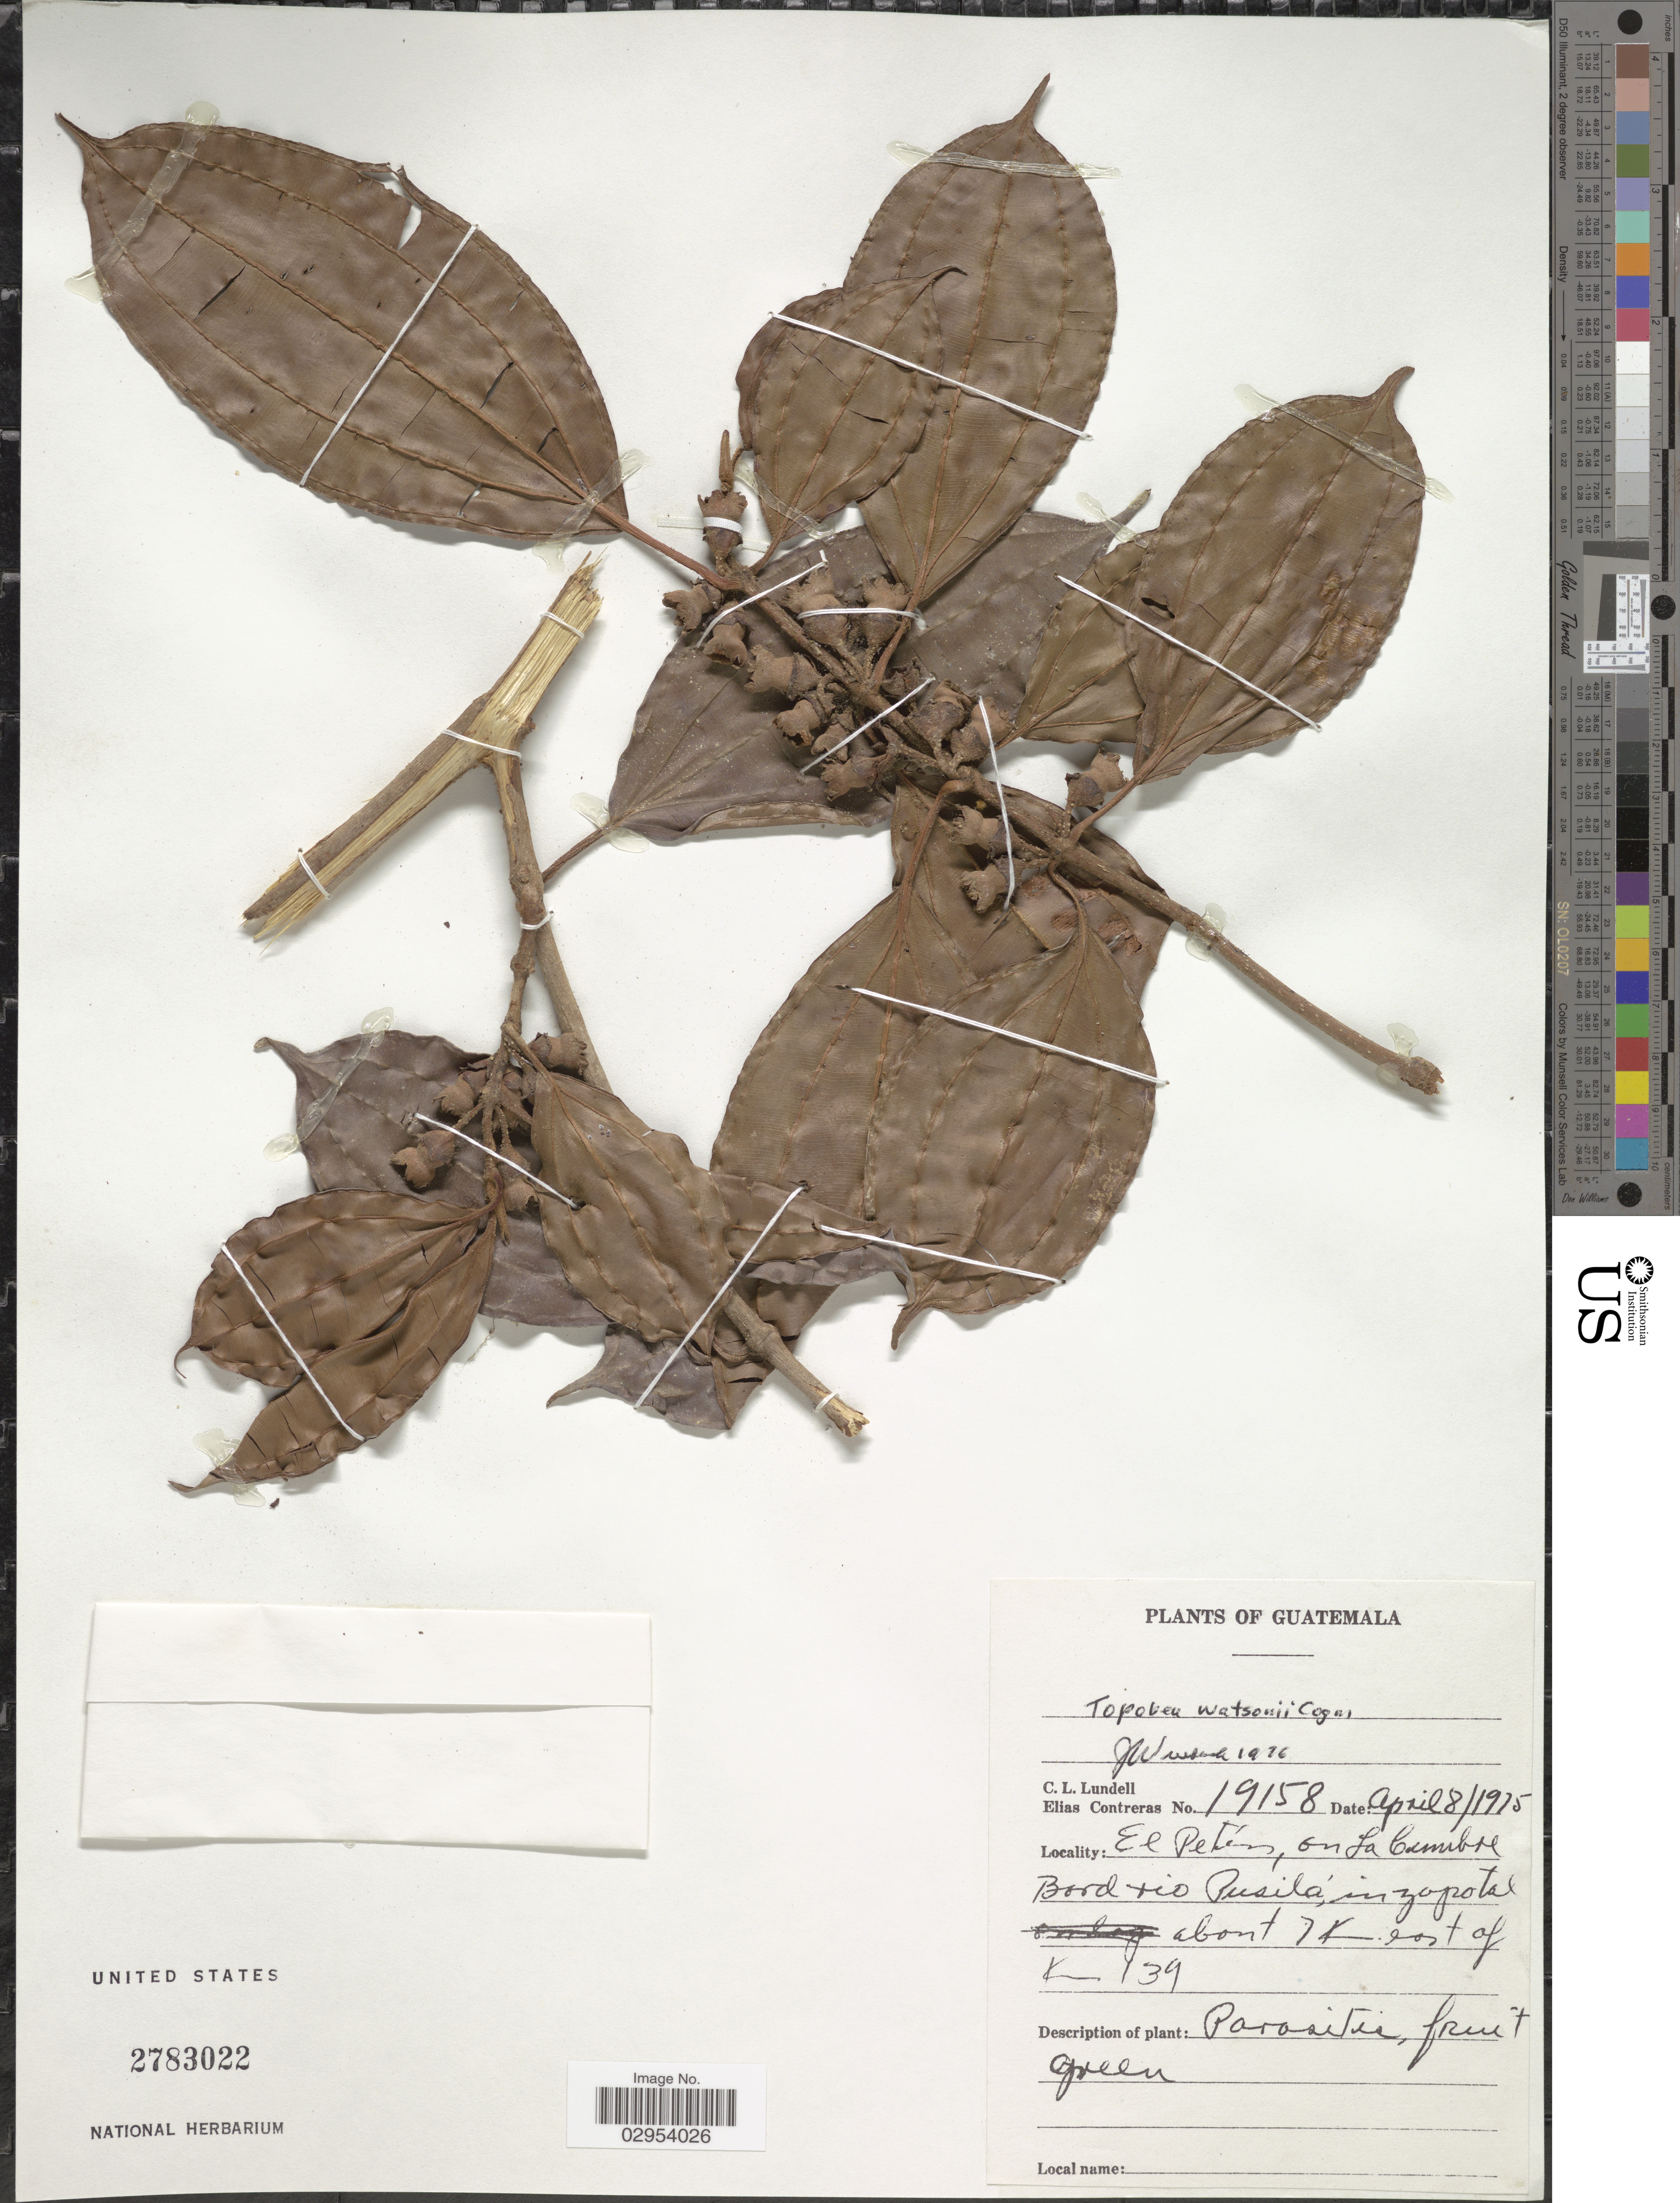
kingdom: Plantae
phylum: Tracheophyta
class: Magnoliopsida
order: Myrtales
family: Melastomataceae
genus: Topobea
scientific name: Topobea watsonii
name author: Cogn.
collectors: C. L. Lundell & E. Contreras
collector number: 19158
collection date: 1975-04-08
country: Guatemala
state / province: El Petén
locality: On La Cumbre Bord rio Pusila, in zapotal about 7K east of Km 139.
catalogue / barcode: US 2783022